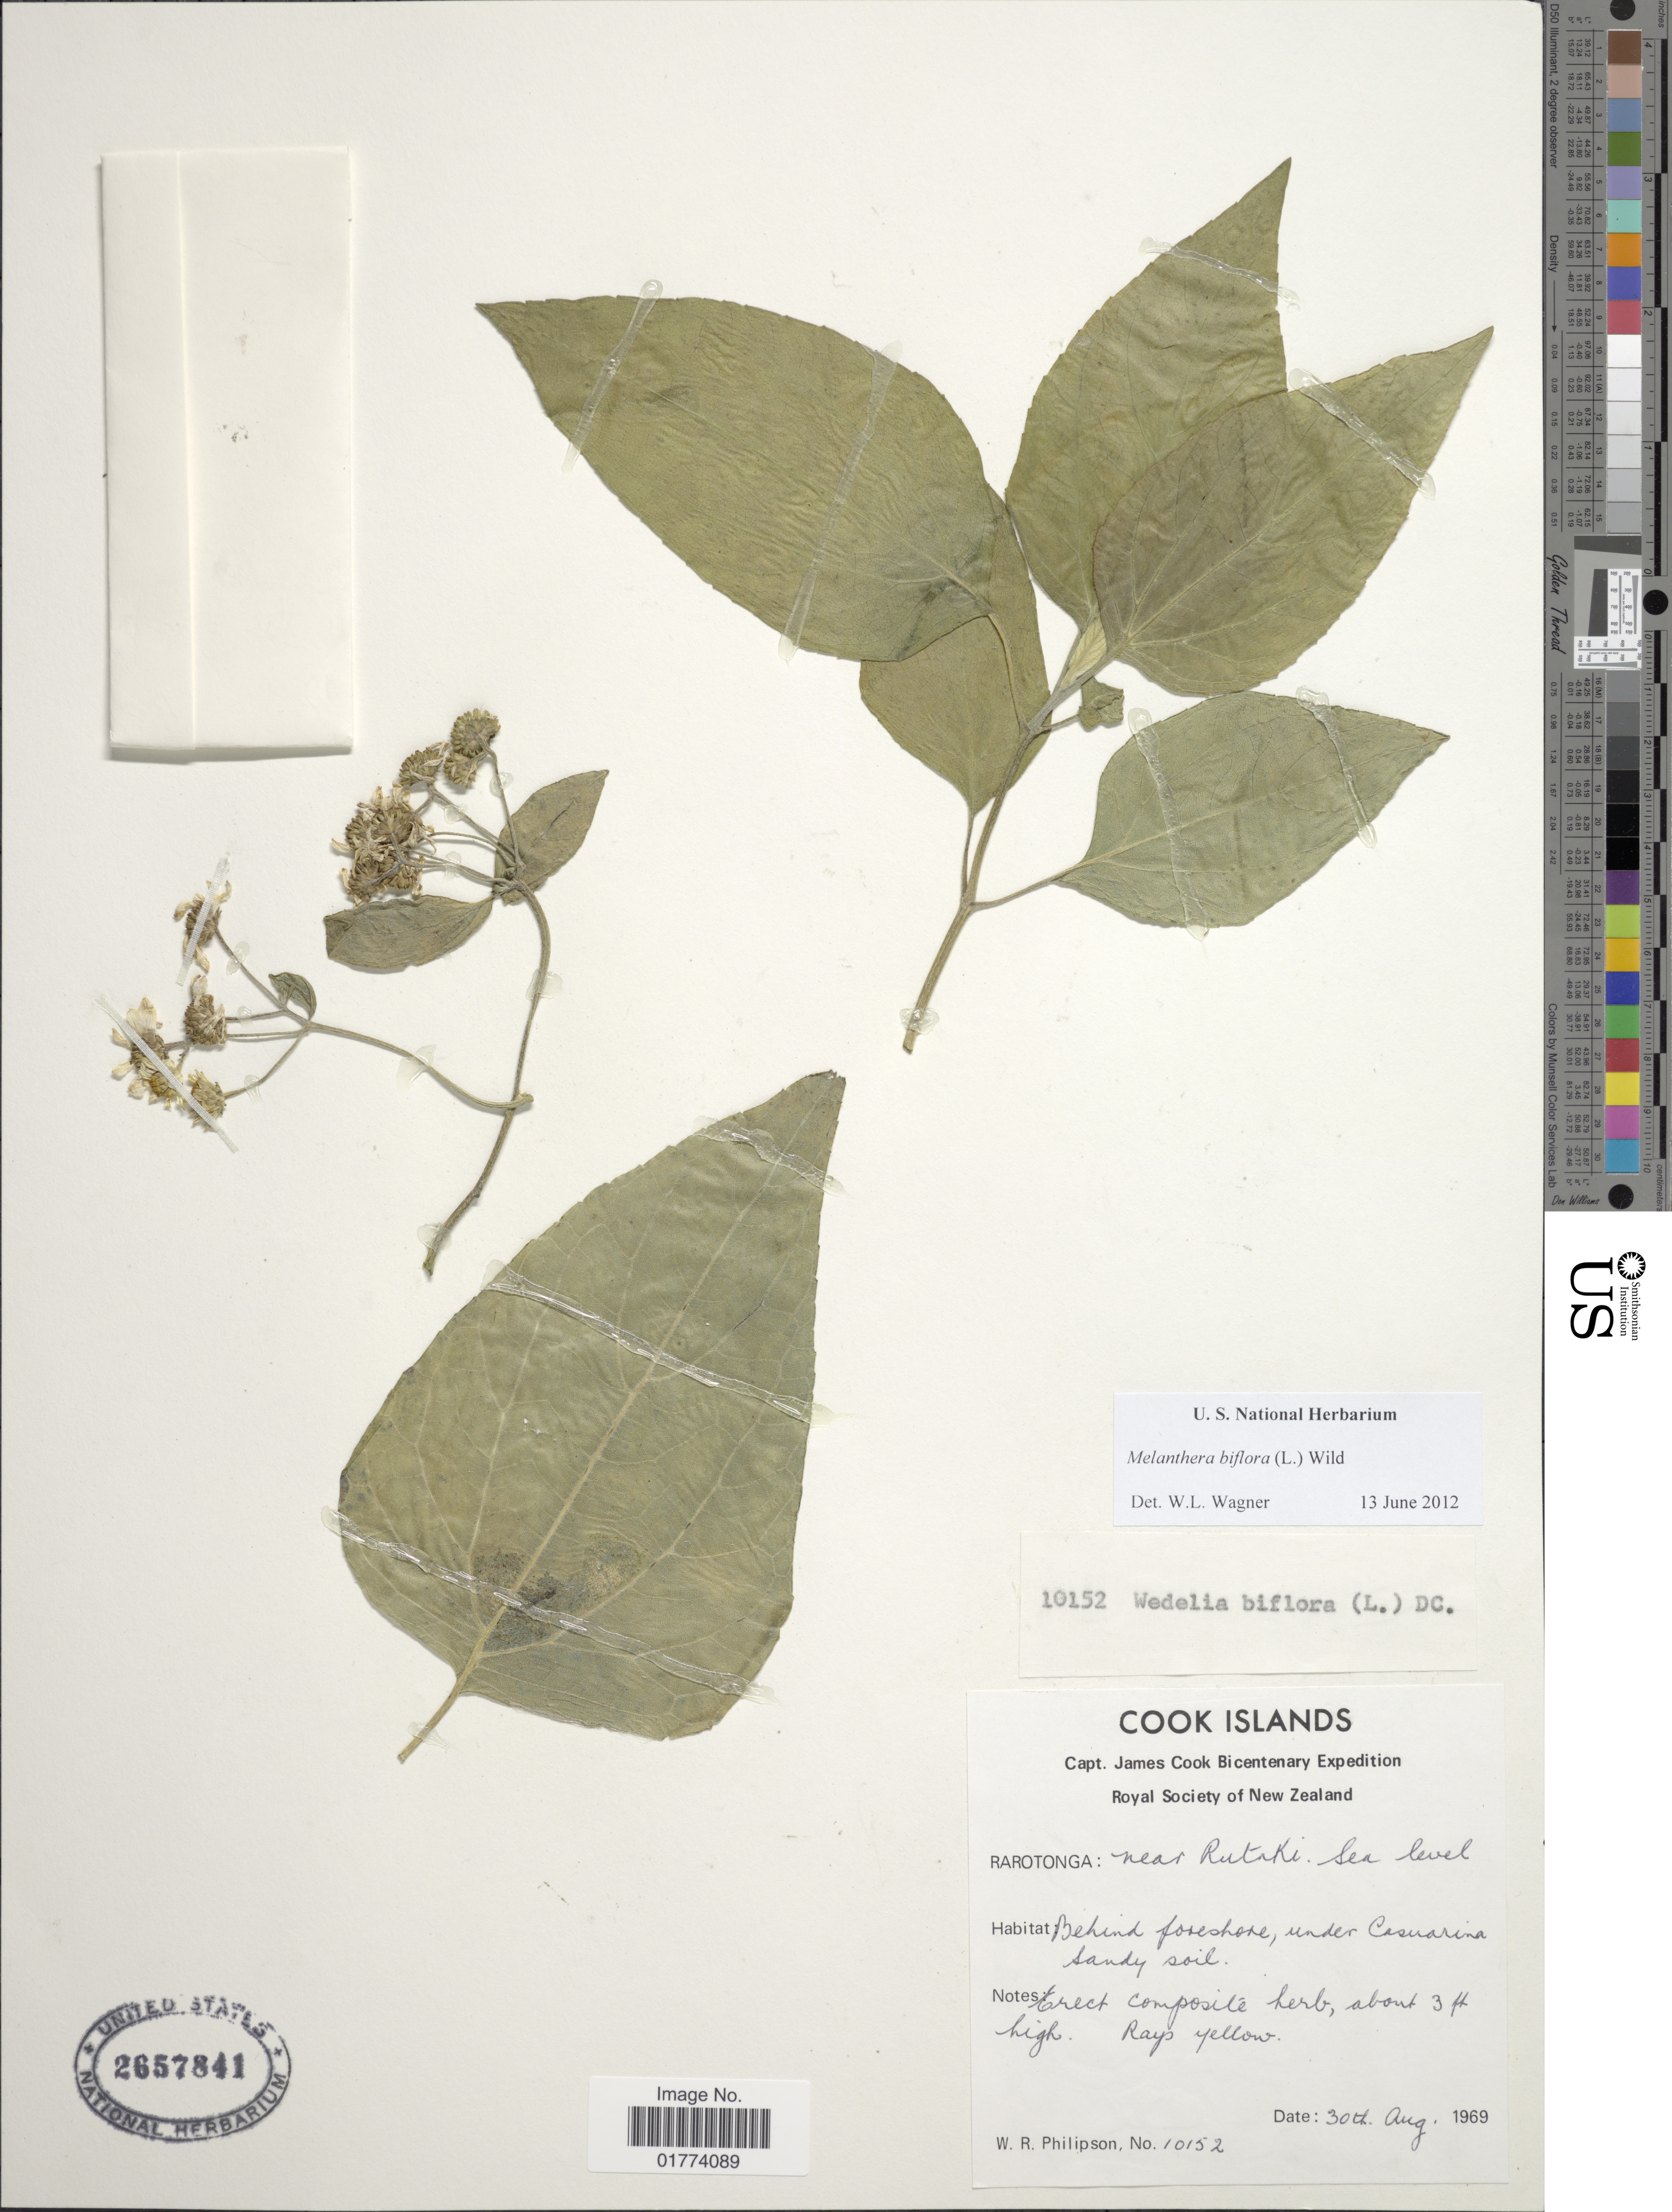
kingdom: Plantae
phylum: Tracheophyta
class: Magnoliopsida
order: Asterales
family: Asteraceae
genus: Wollastonia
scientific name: Wollastonia biflora var. biflora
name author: (L.) DC.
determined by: Wagner, W. L., (BOT), Smithsonian Institution - National Museum of Natural History (UNITED STATES)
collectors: W. R. Philipson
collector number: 10152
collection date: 1969-08-30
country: Cook Islands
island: Rarotonga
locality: Rarotonga: near Rutaki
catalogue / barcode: US 2657841